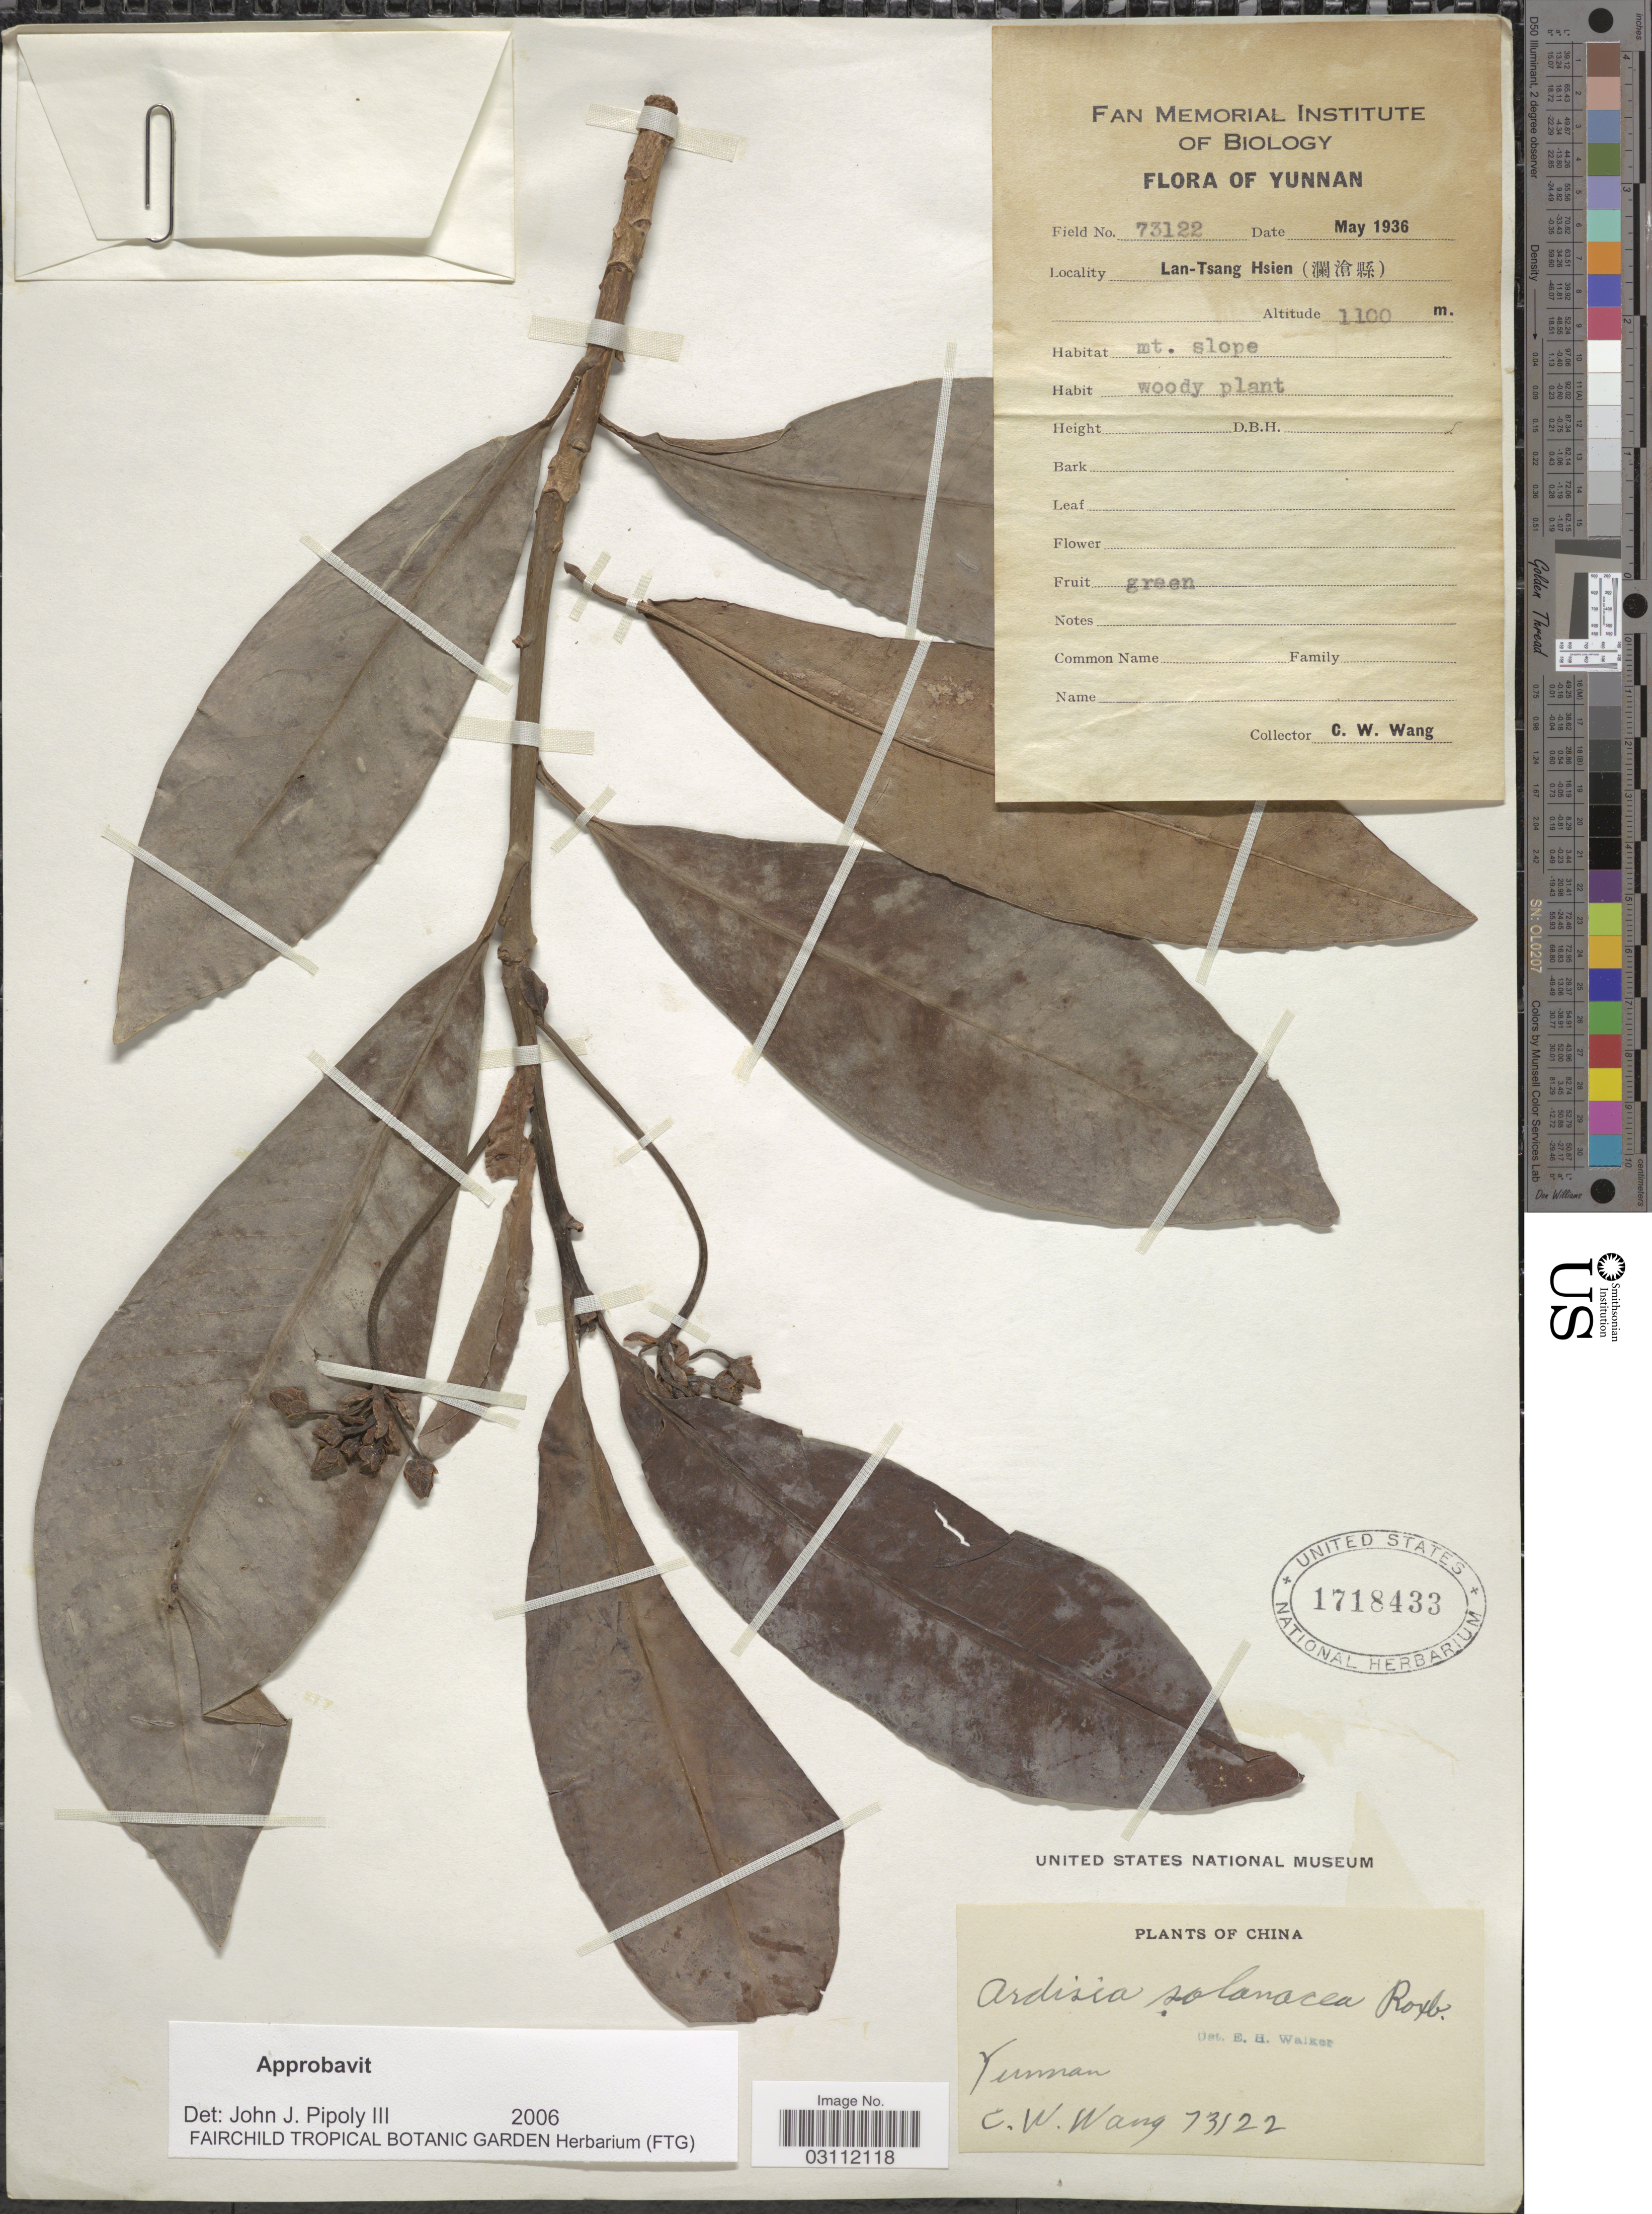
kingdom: Plantae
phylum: Tracheophyta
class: Magnoliopsida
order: Ericales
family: Primulaceae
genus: Ardisia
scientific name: Ardisia solanacea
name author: Roxb.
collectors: C. W. Wang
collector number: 73122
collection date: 1936-05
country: China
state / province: Yunnan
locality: Yunnan, Lan-Tsang Hsien.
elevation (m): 1100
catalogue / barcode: US 1718433